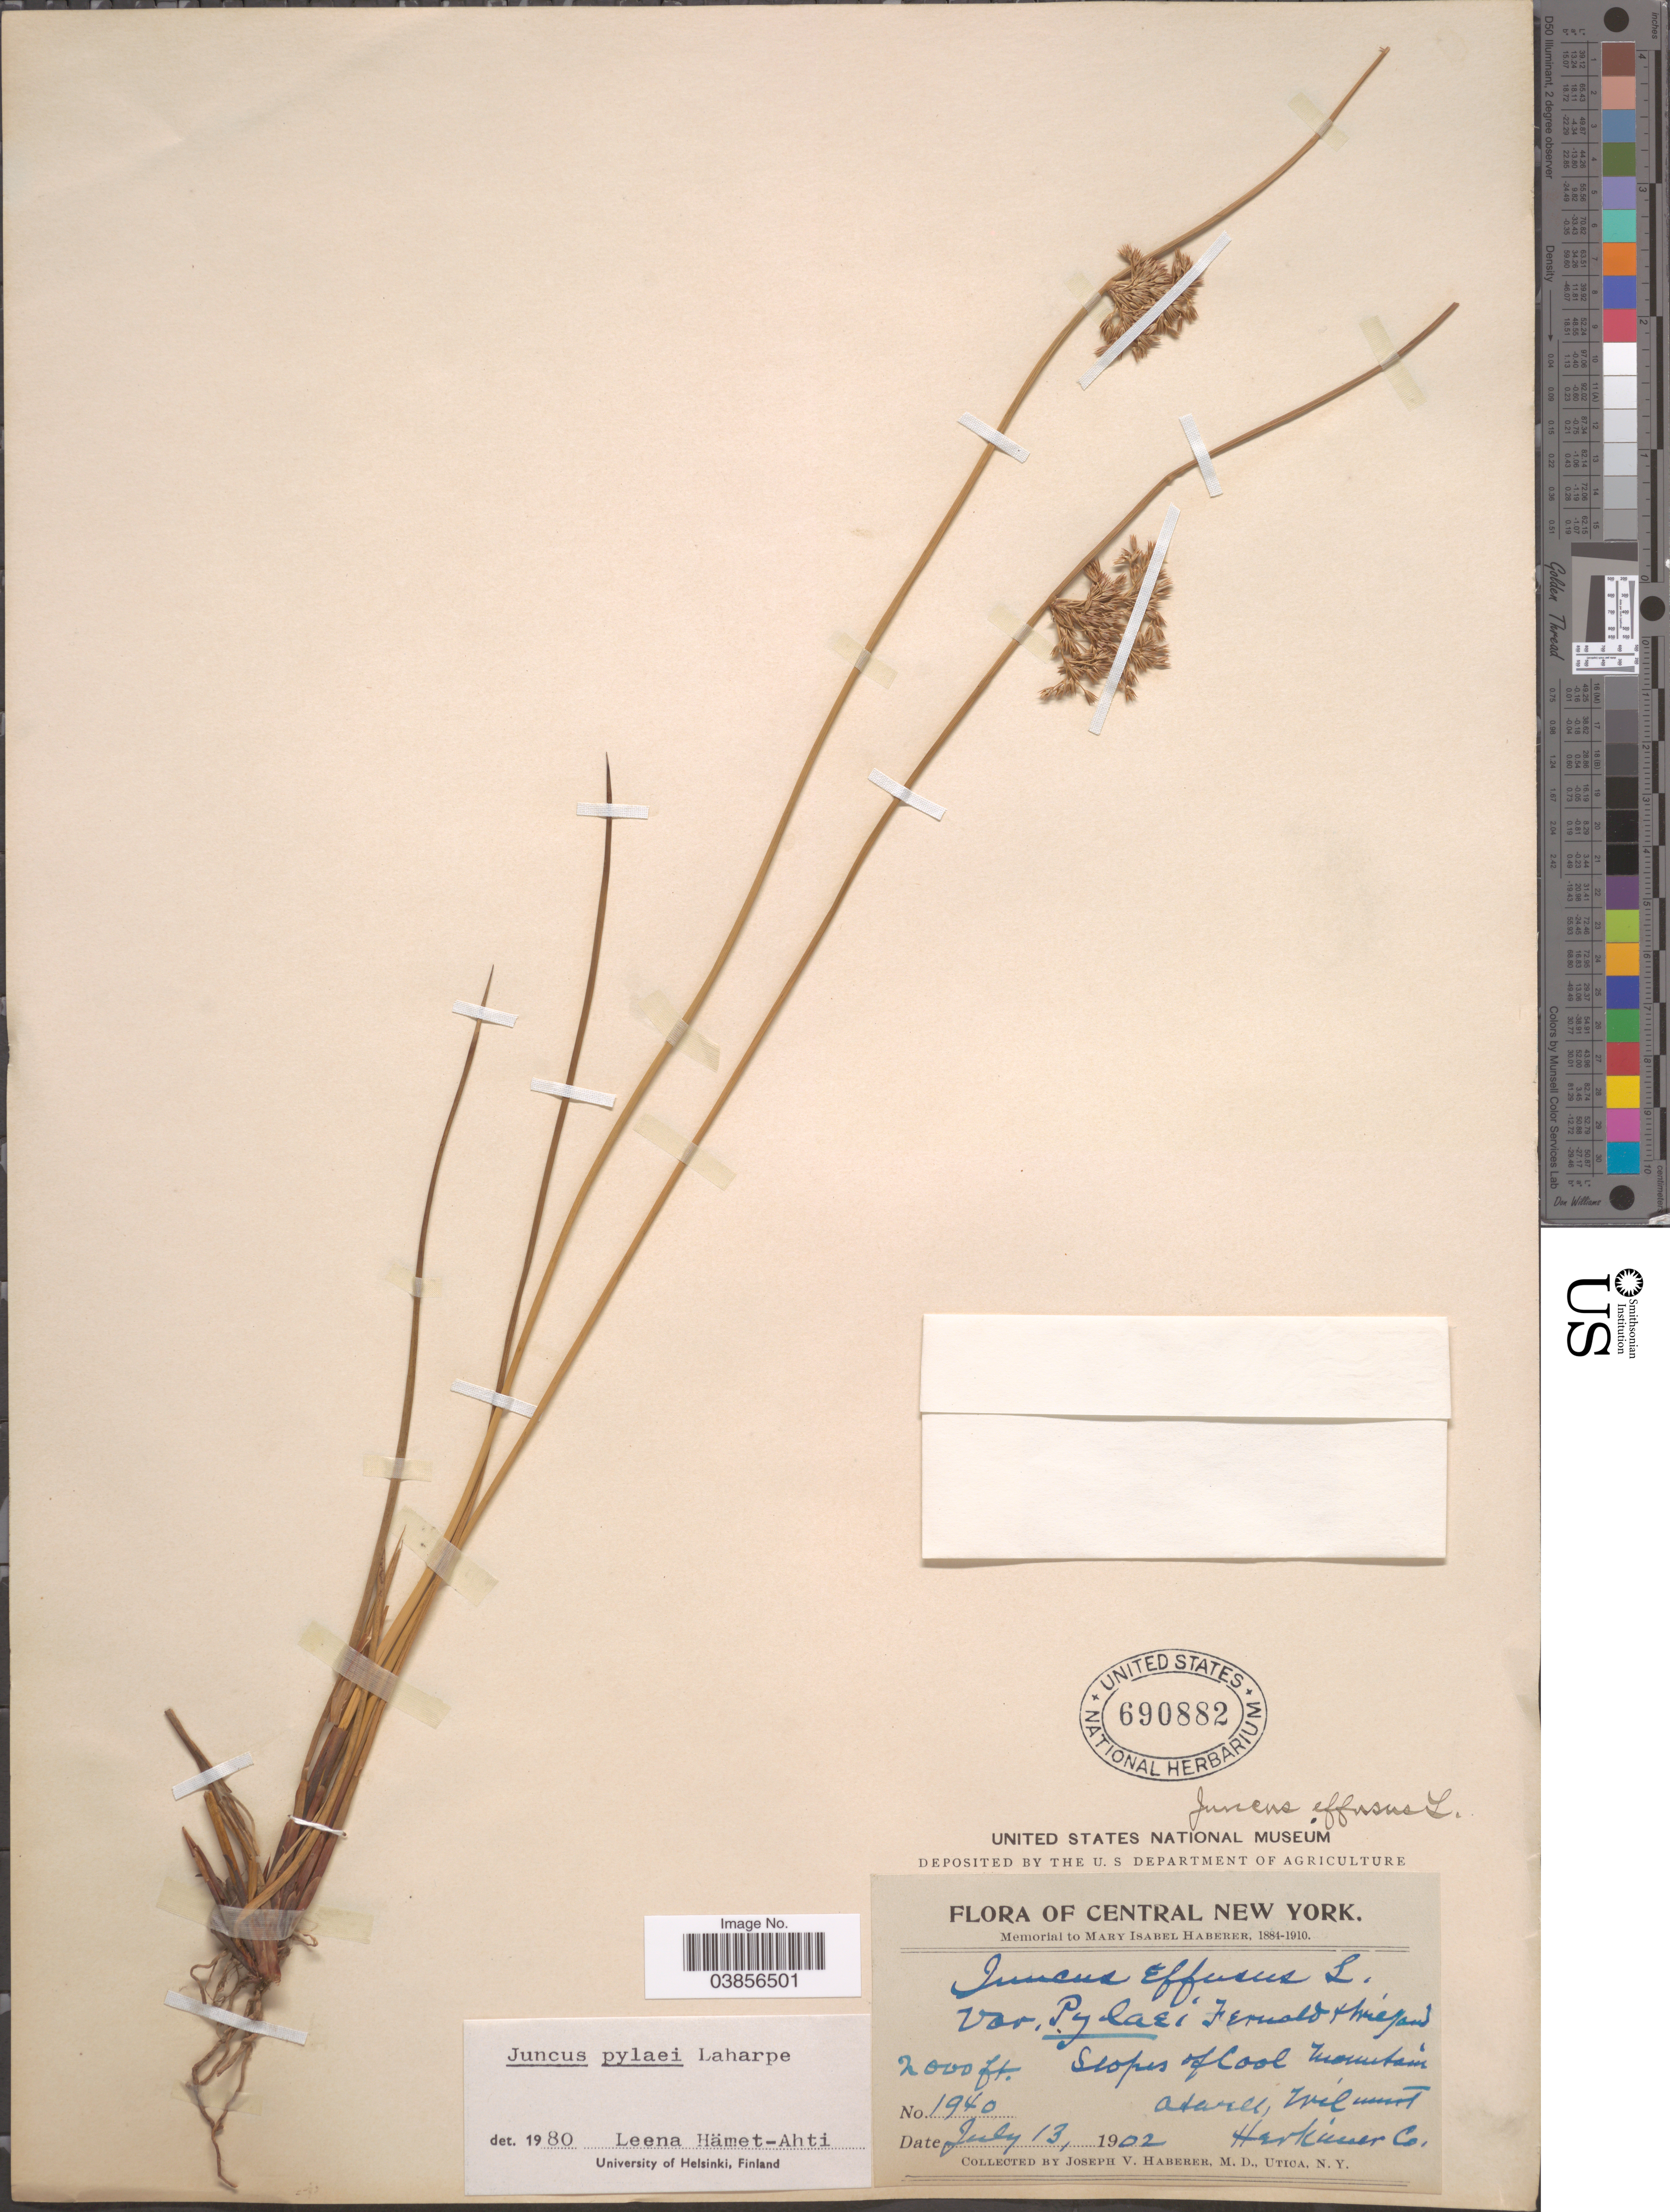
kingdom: Plantae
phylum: Tracheophyta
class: Liliopsida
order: Poales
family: Juncaceae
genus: Juncus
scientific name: Juncus pylaei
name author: Laharpe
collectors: J. V. Haberer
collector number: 1940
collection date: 1902-07-13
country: United States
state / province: New York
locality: Central New York. Slopes of Cool Mountain. Atwell, Wilmont Herkimer Co.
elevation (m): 610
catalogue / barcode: US 690882